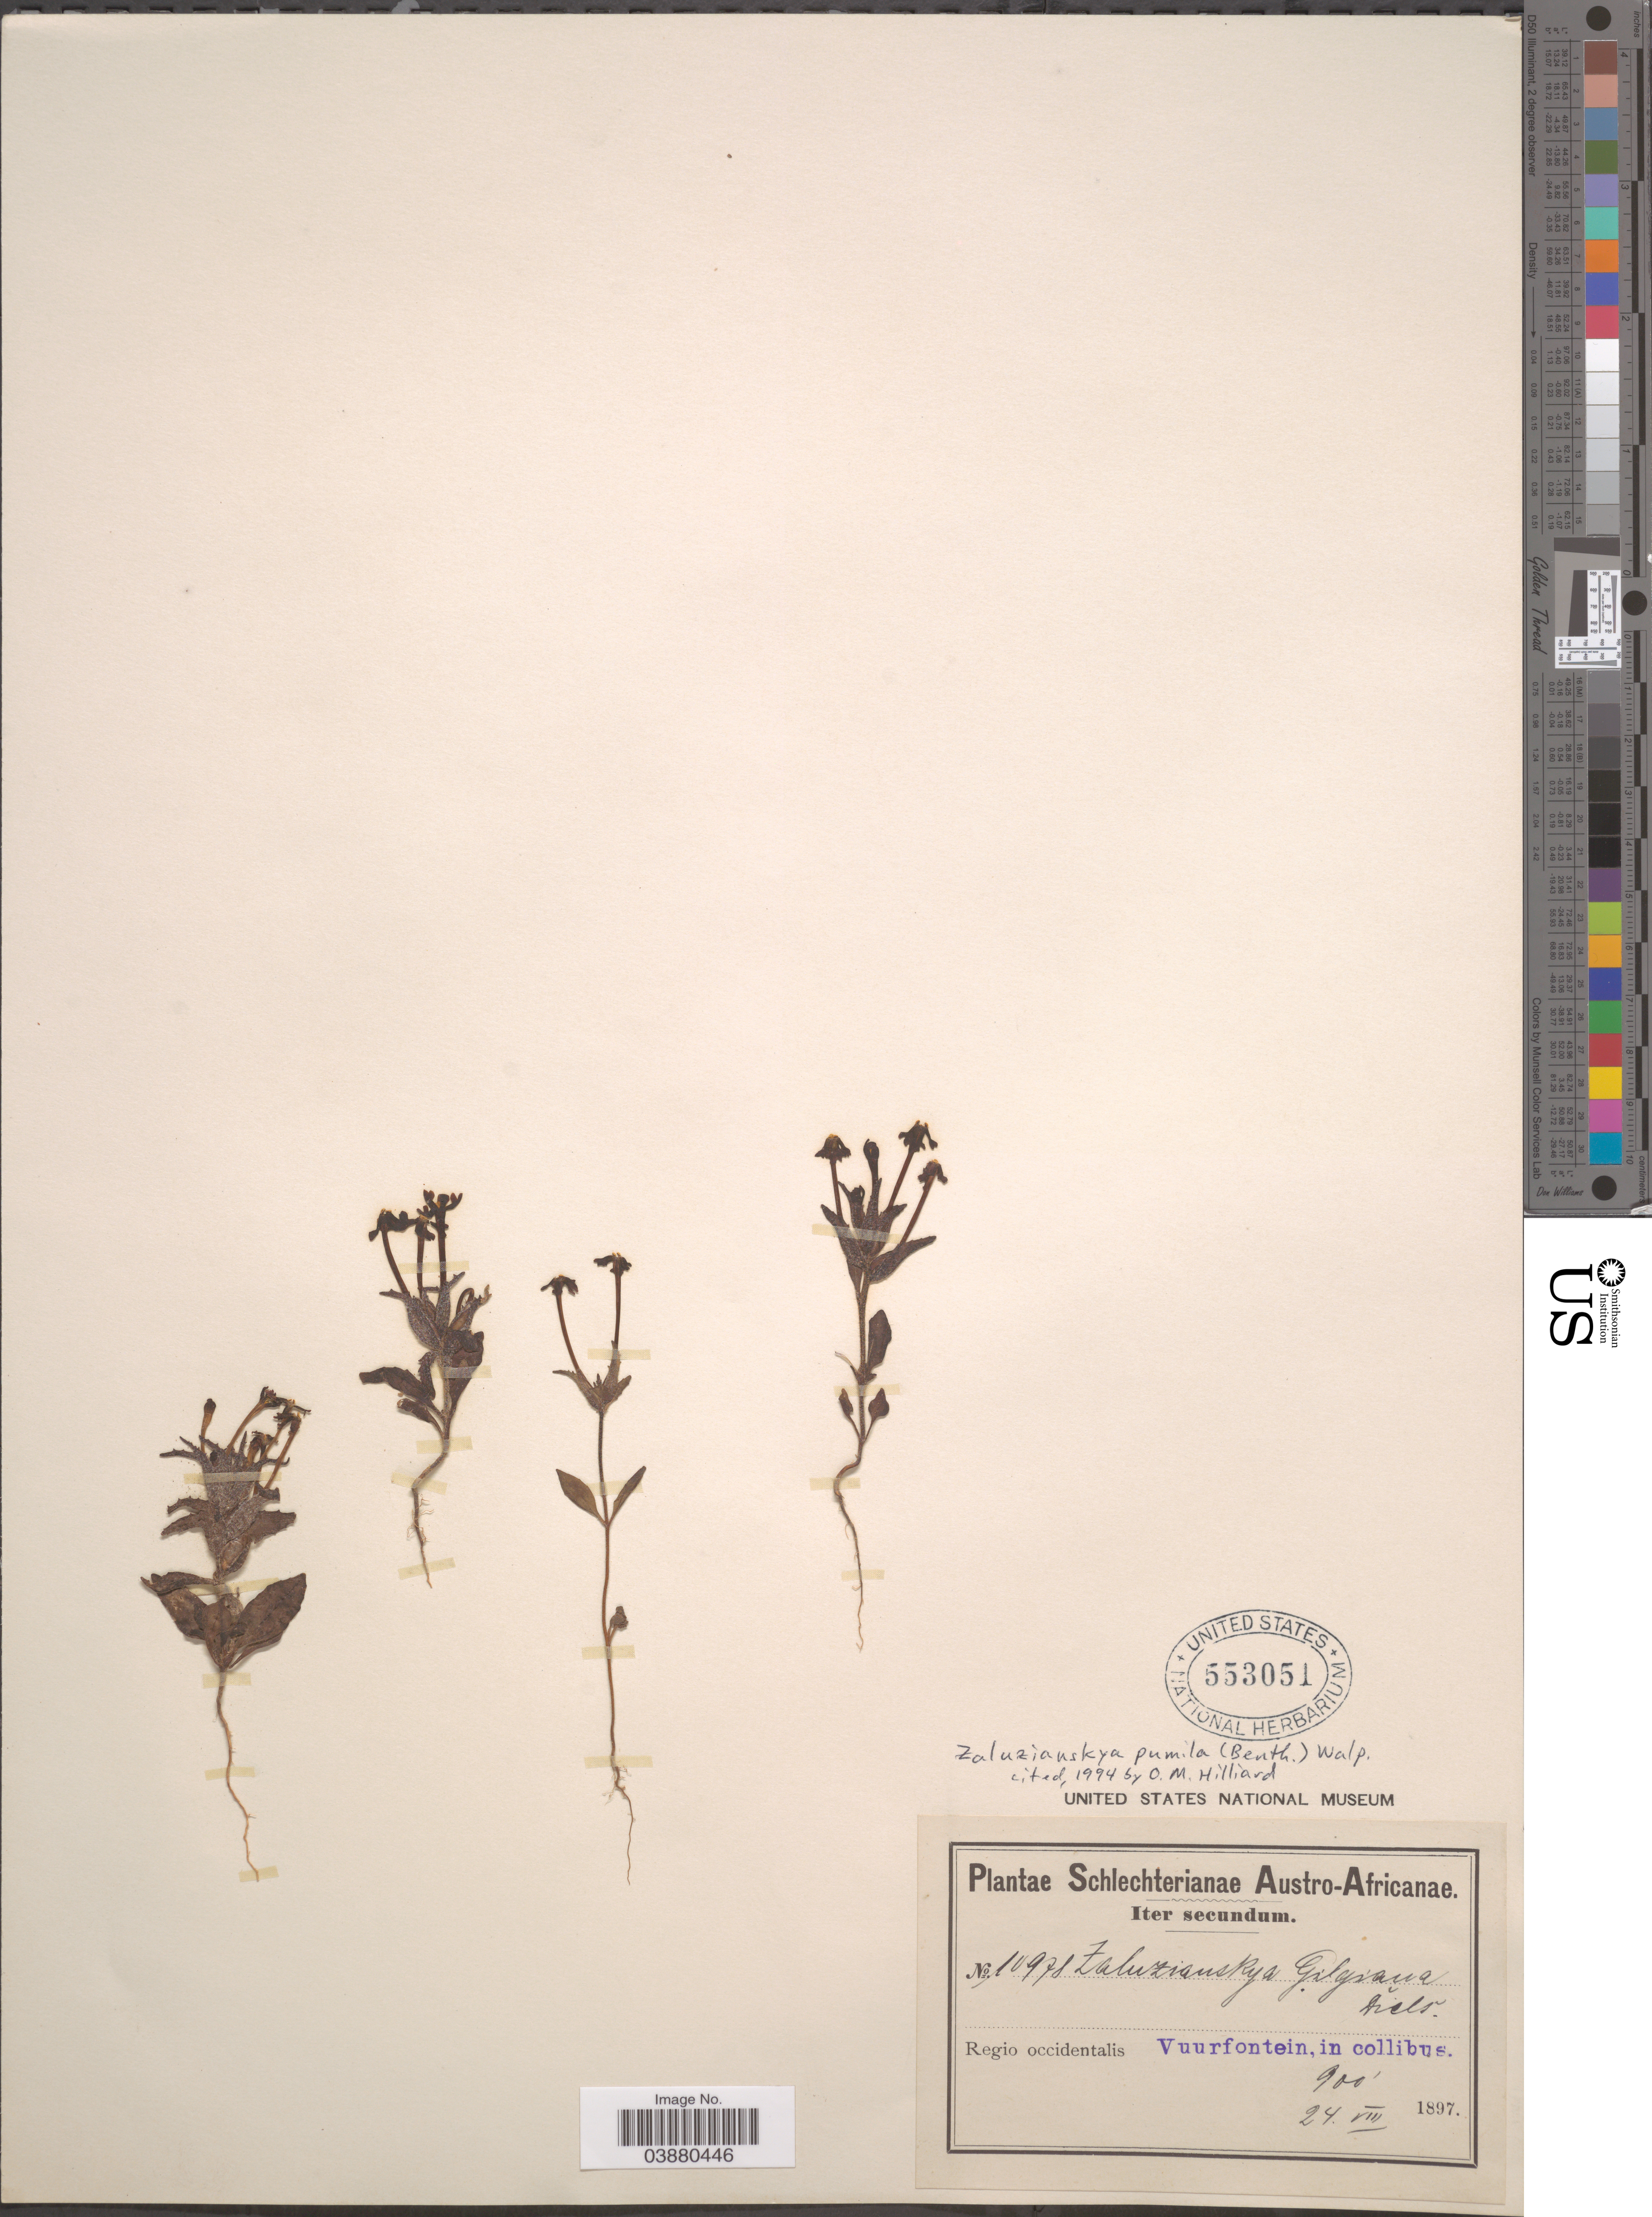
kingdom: Plantae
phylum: Tracheophyta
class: Magnoliopsida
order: Lamiales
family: Scrophulariaceae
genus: Zaluzianskya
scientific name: Zaluzianskya pumila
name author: (Benth.) Walp.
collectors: Schlechter, --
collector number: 10978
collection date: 1897-08-24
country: South Africa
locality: Austro-Africanae. Regio occidentalis. Vuurfontein, in collibus.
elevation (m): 274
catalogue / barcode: US 553051